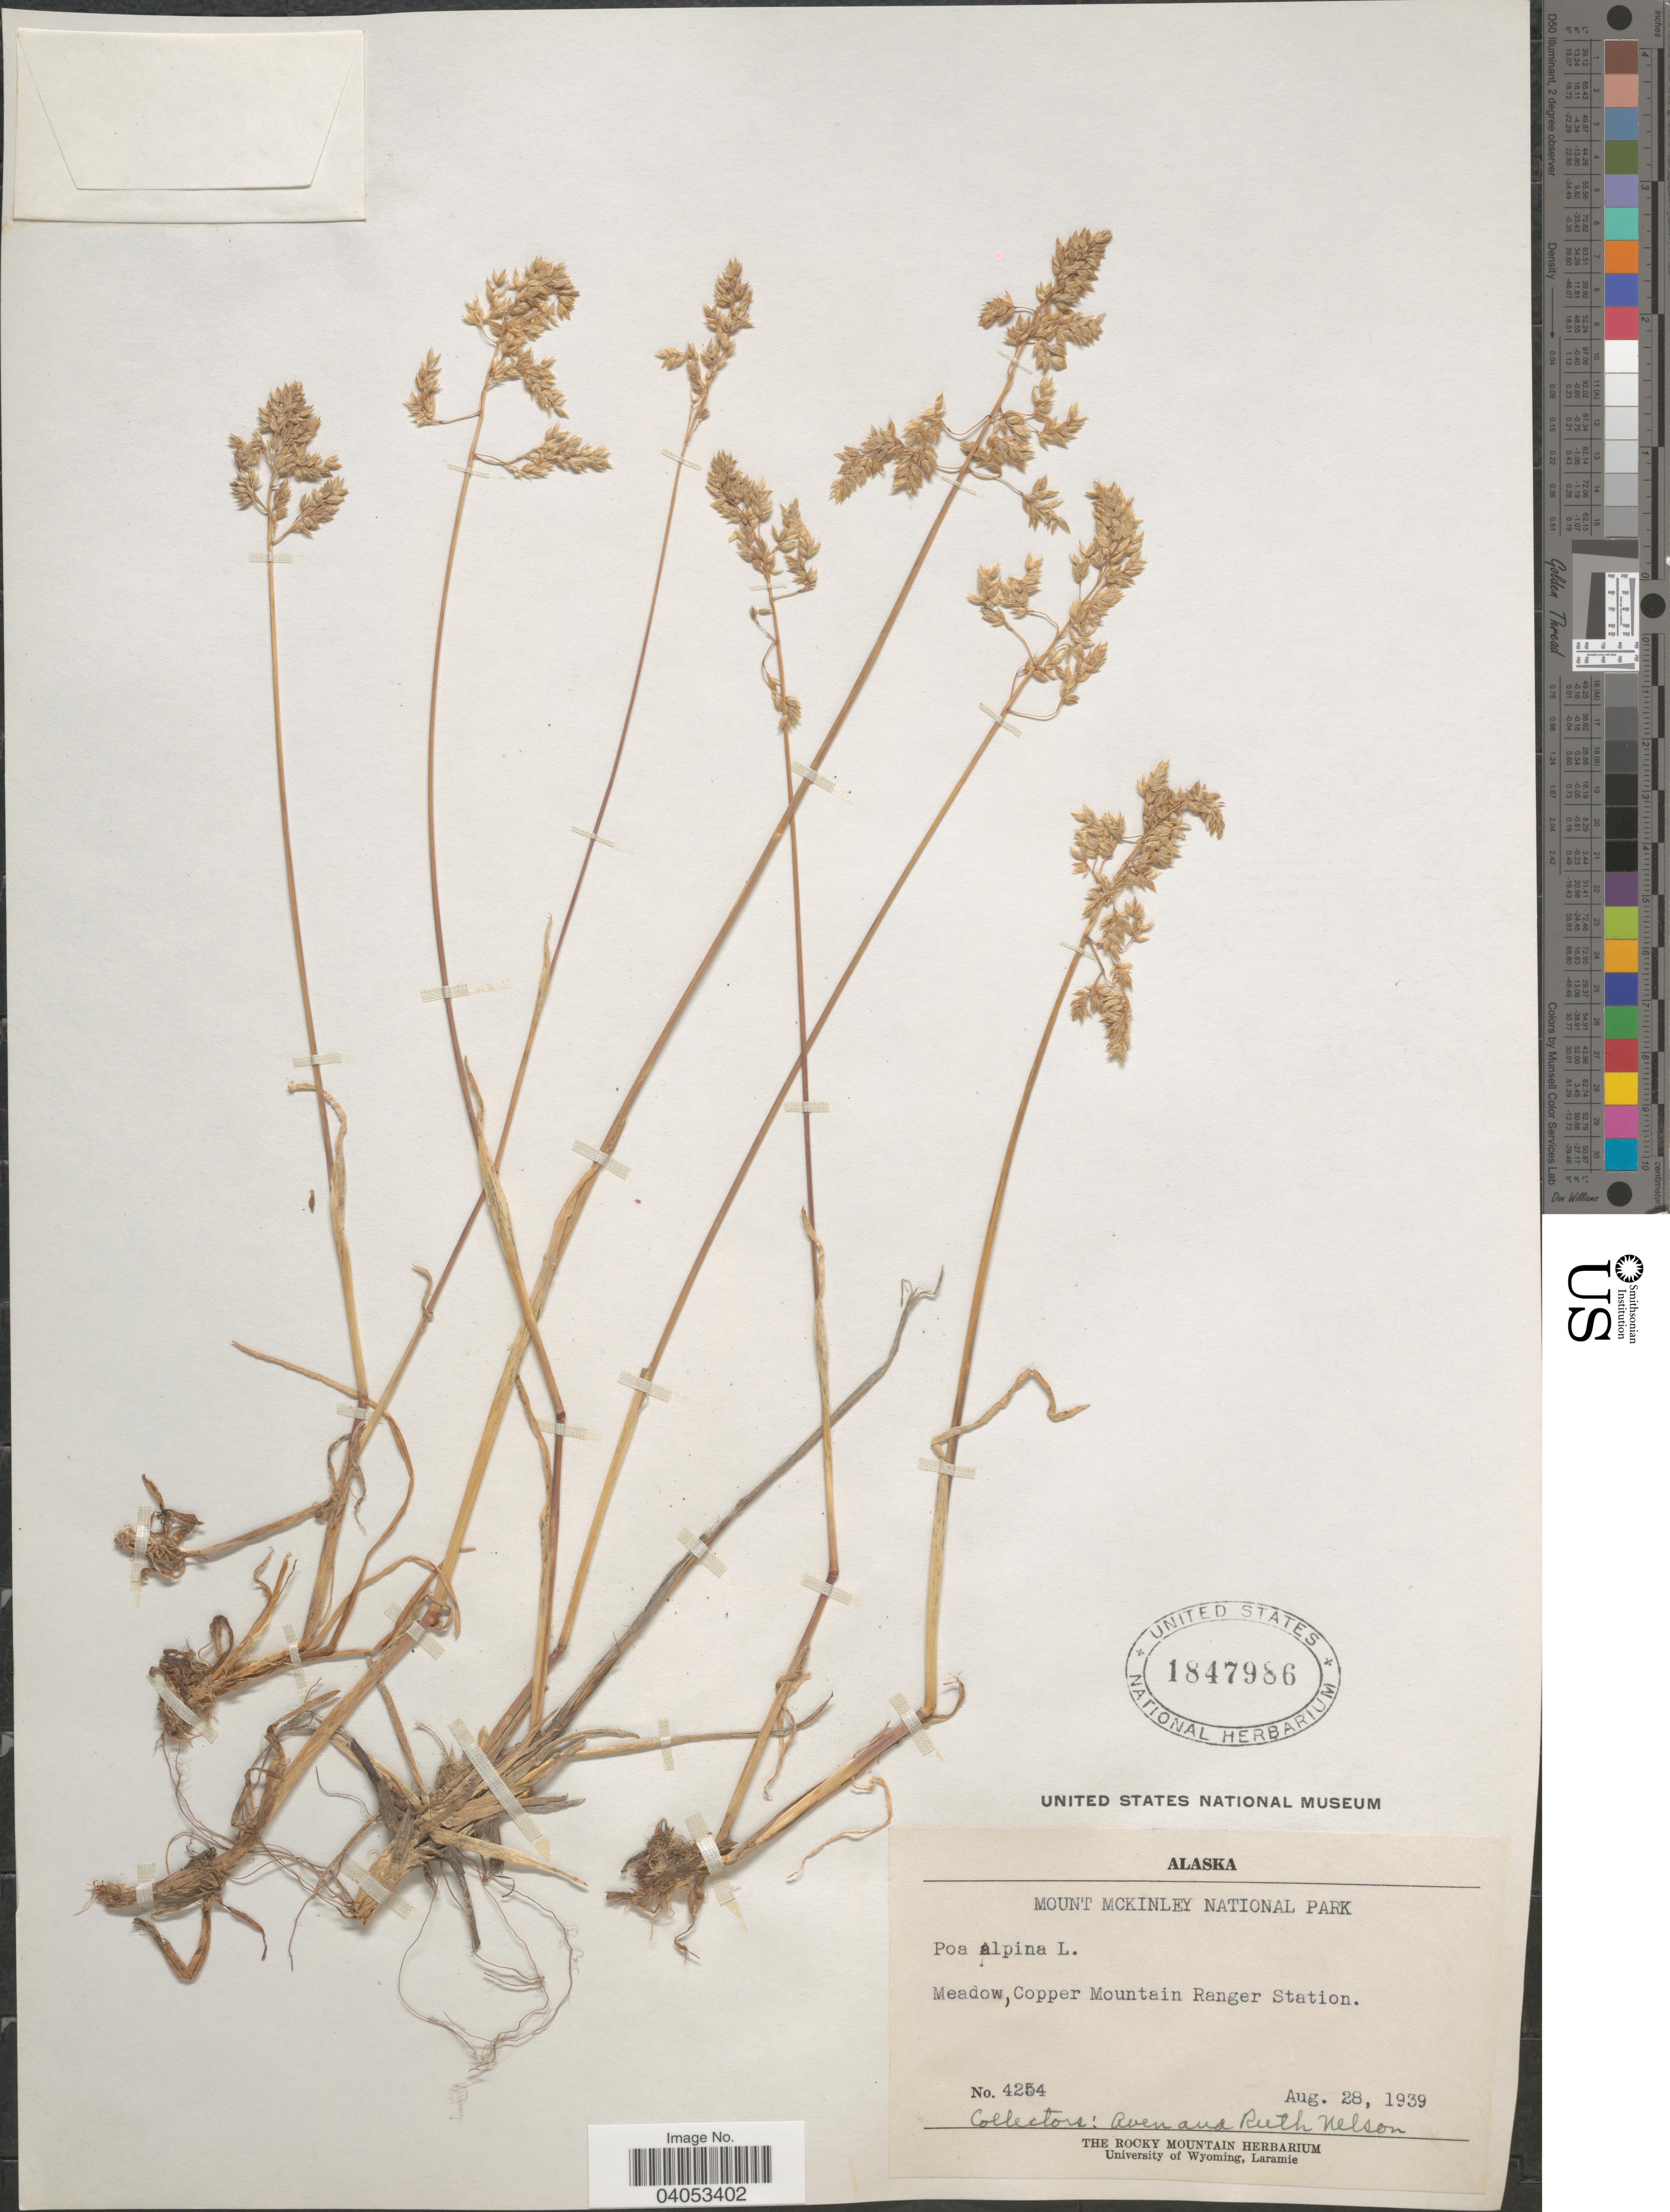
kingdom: Plantae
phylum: Tracheophyta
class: Liliopsida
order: Poales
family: Poaceae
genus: Poa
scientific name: Poa alpina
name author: L.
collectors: A. Nelson & R. A. Nelson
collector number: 4254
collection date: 1939-08-28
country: United States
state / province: Alaska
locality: Mount McKinley National Park. Meadow, Copper Mountain Ranger Station.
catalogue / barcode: US 1847986